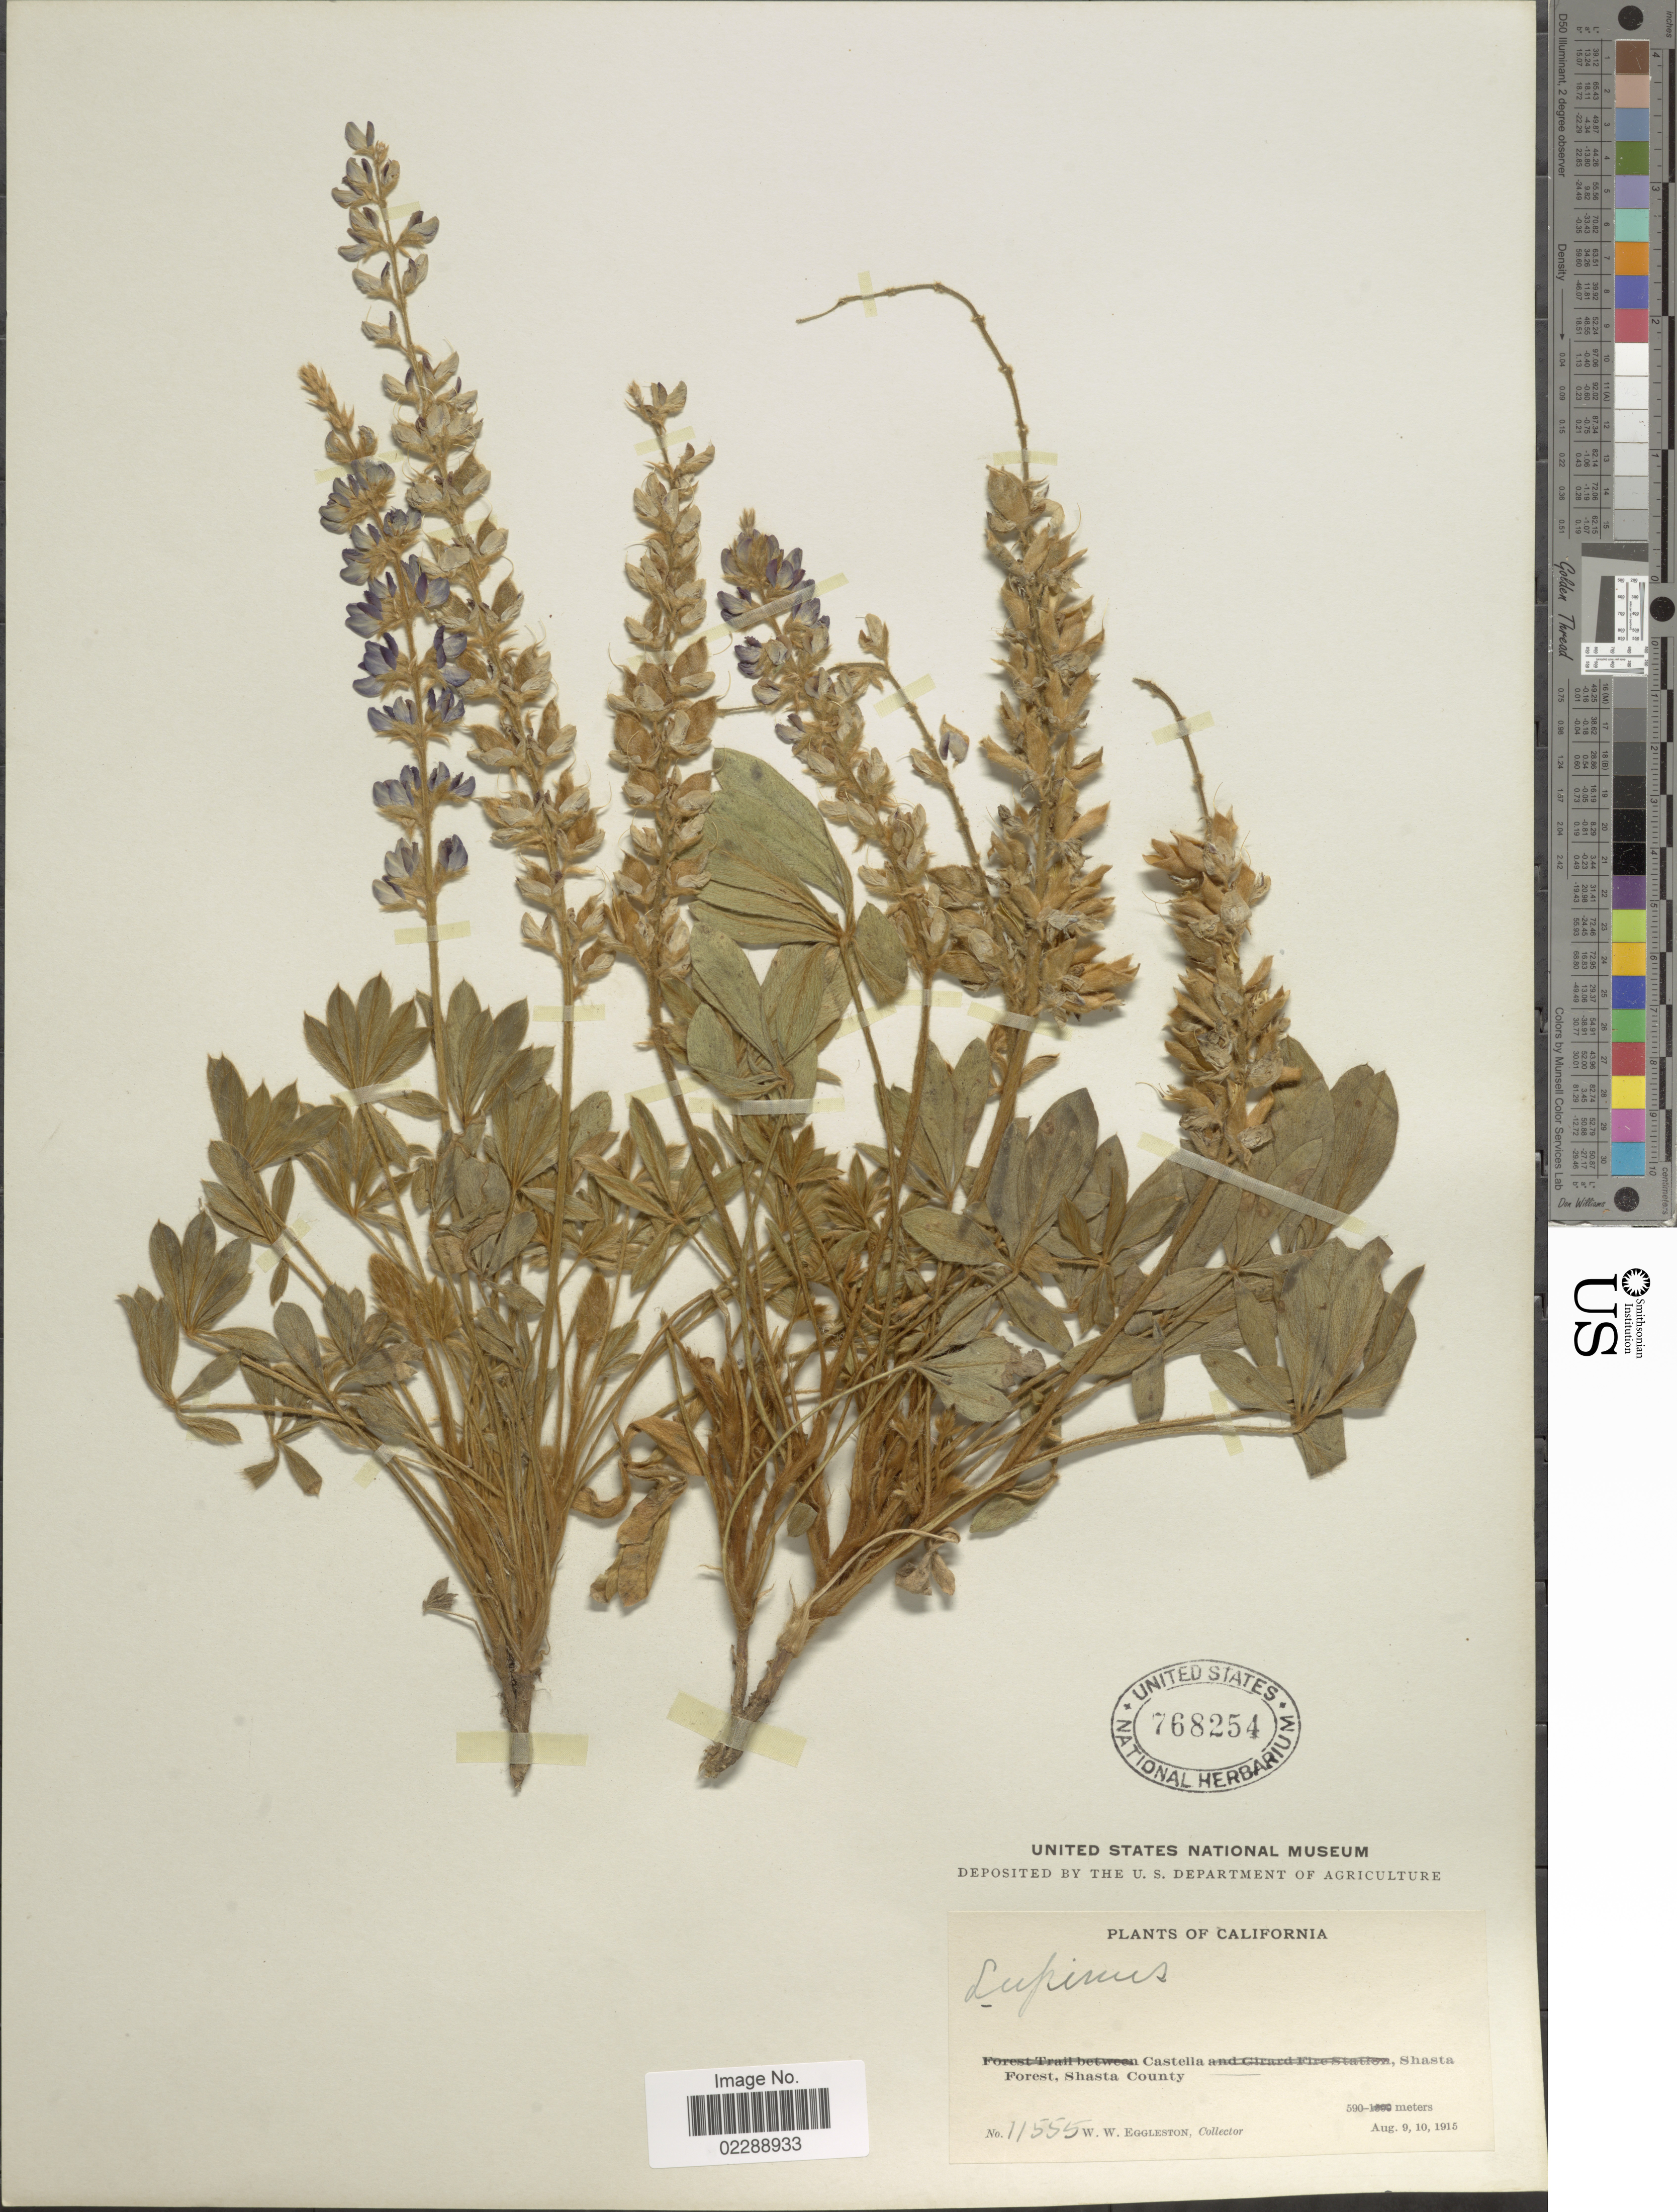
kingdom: Plantae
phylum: Tracheophyta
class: Magnoliopsida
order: Fabales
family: Fabaceae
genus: Lupinus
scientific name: Lupinus sp.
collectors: W. W. Eggleston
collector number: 11555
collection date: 1915-08-09/1915-08-10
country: United States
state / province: California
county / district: Shasta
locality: Castella, Shasta Forest, Shasta County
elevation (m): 590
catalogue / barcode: US 768254